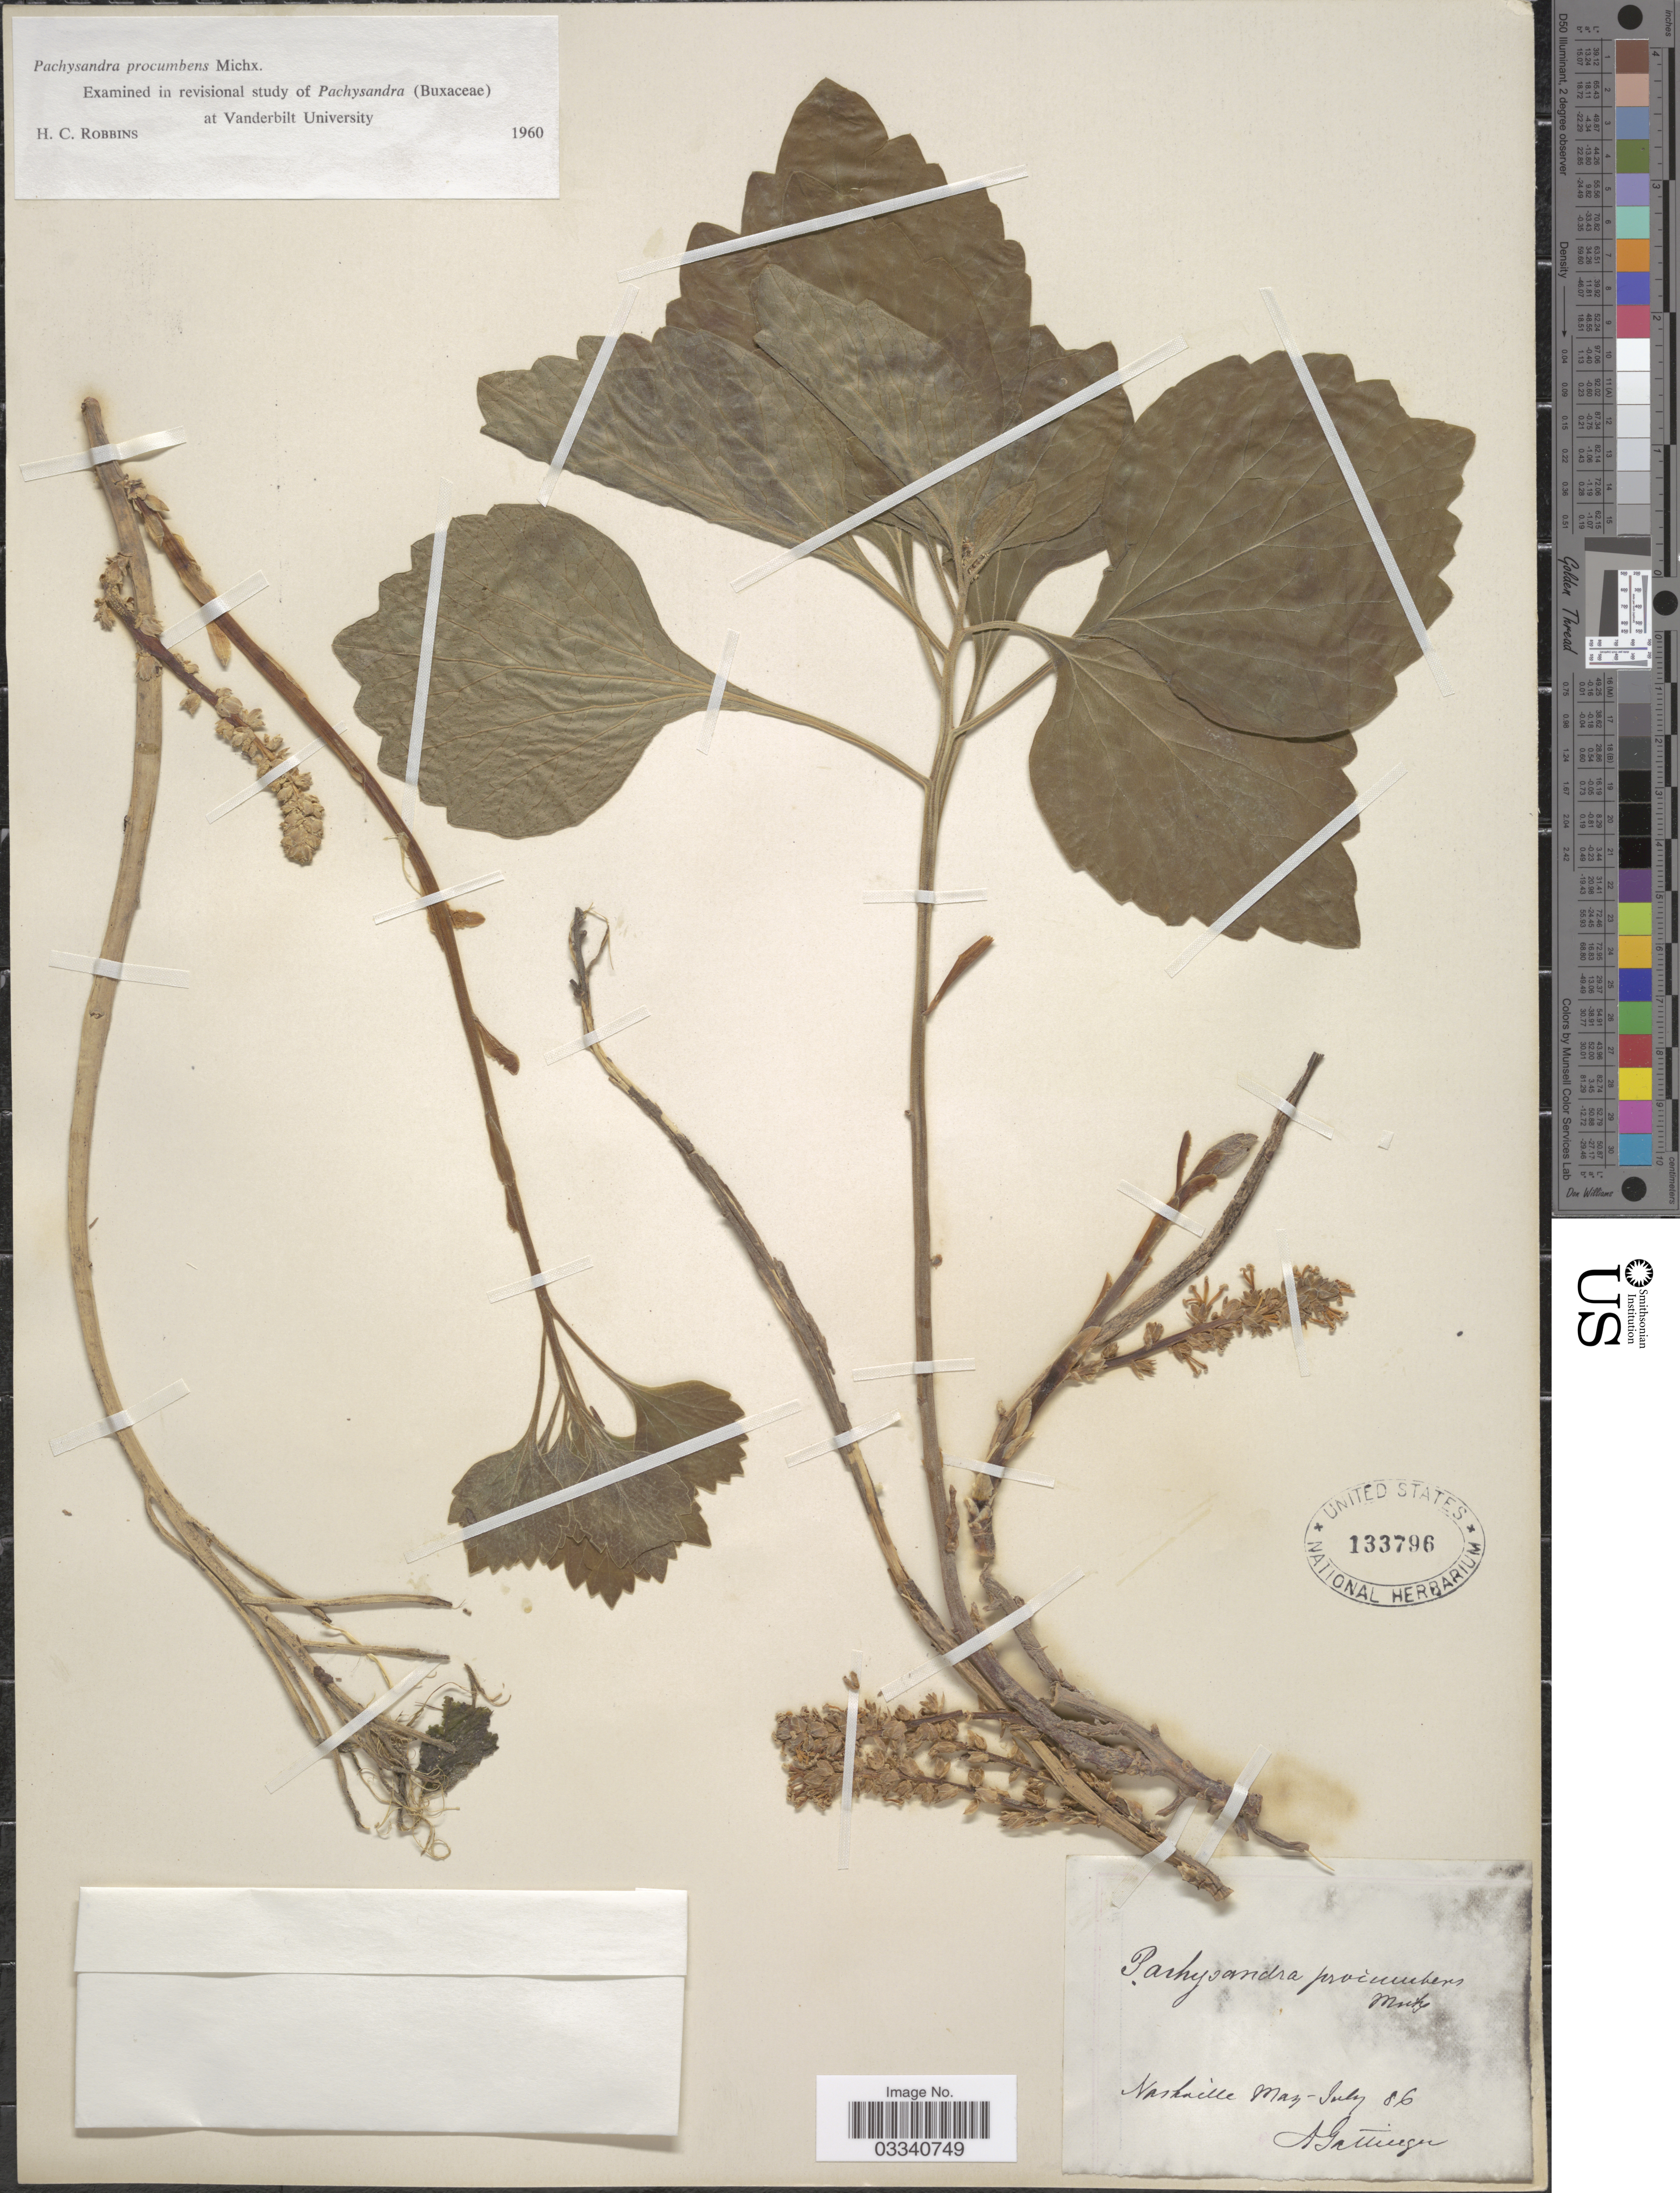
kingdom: Plantae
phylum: Tracheophyta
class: Magnoliopsida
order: Buxales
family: Buxaceae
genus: Pachysandra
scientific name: Pachysandra procumbens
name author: Michx.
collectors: A. Gattinger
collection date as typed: Transcribed d/m/y: /5/86 to /7/86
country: United States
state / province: Tennessee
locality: Nashville.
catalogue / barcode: US 133796